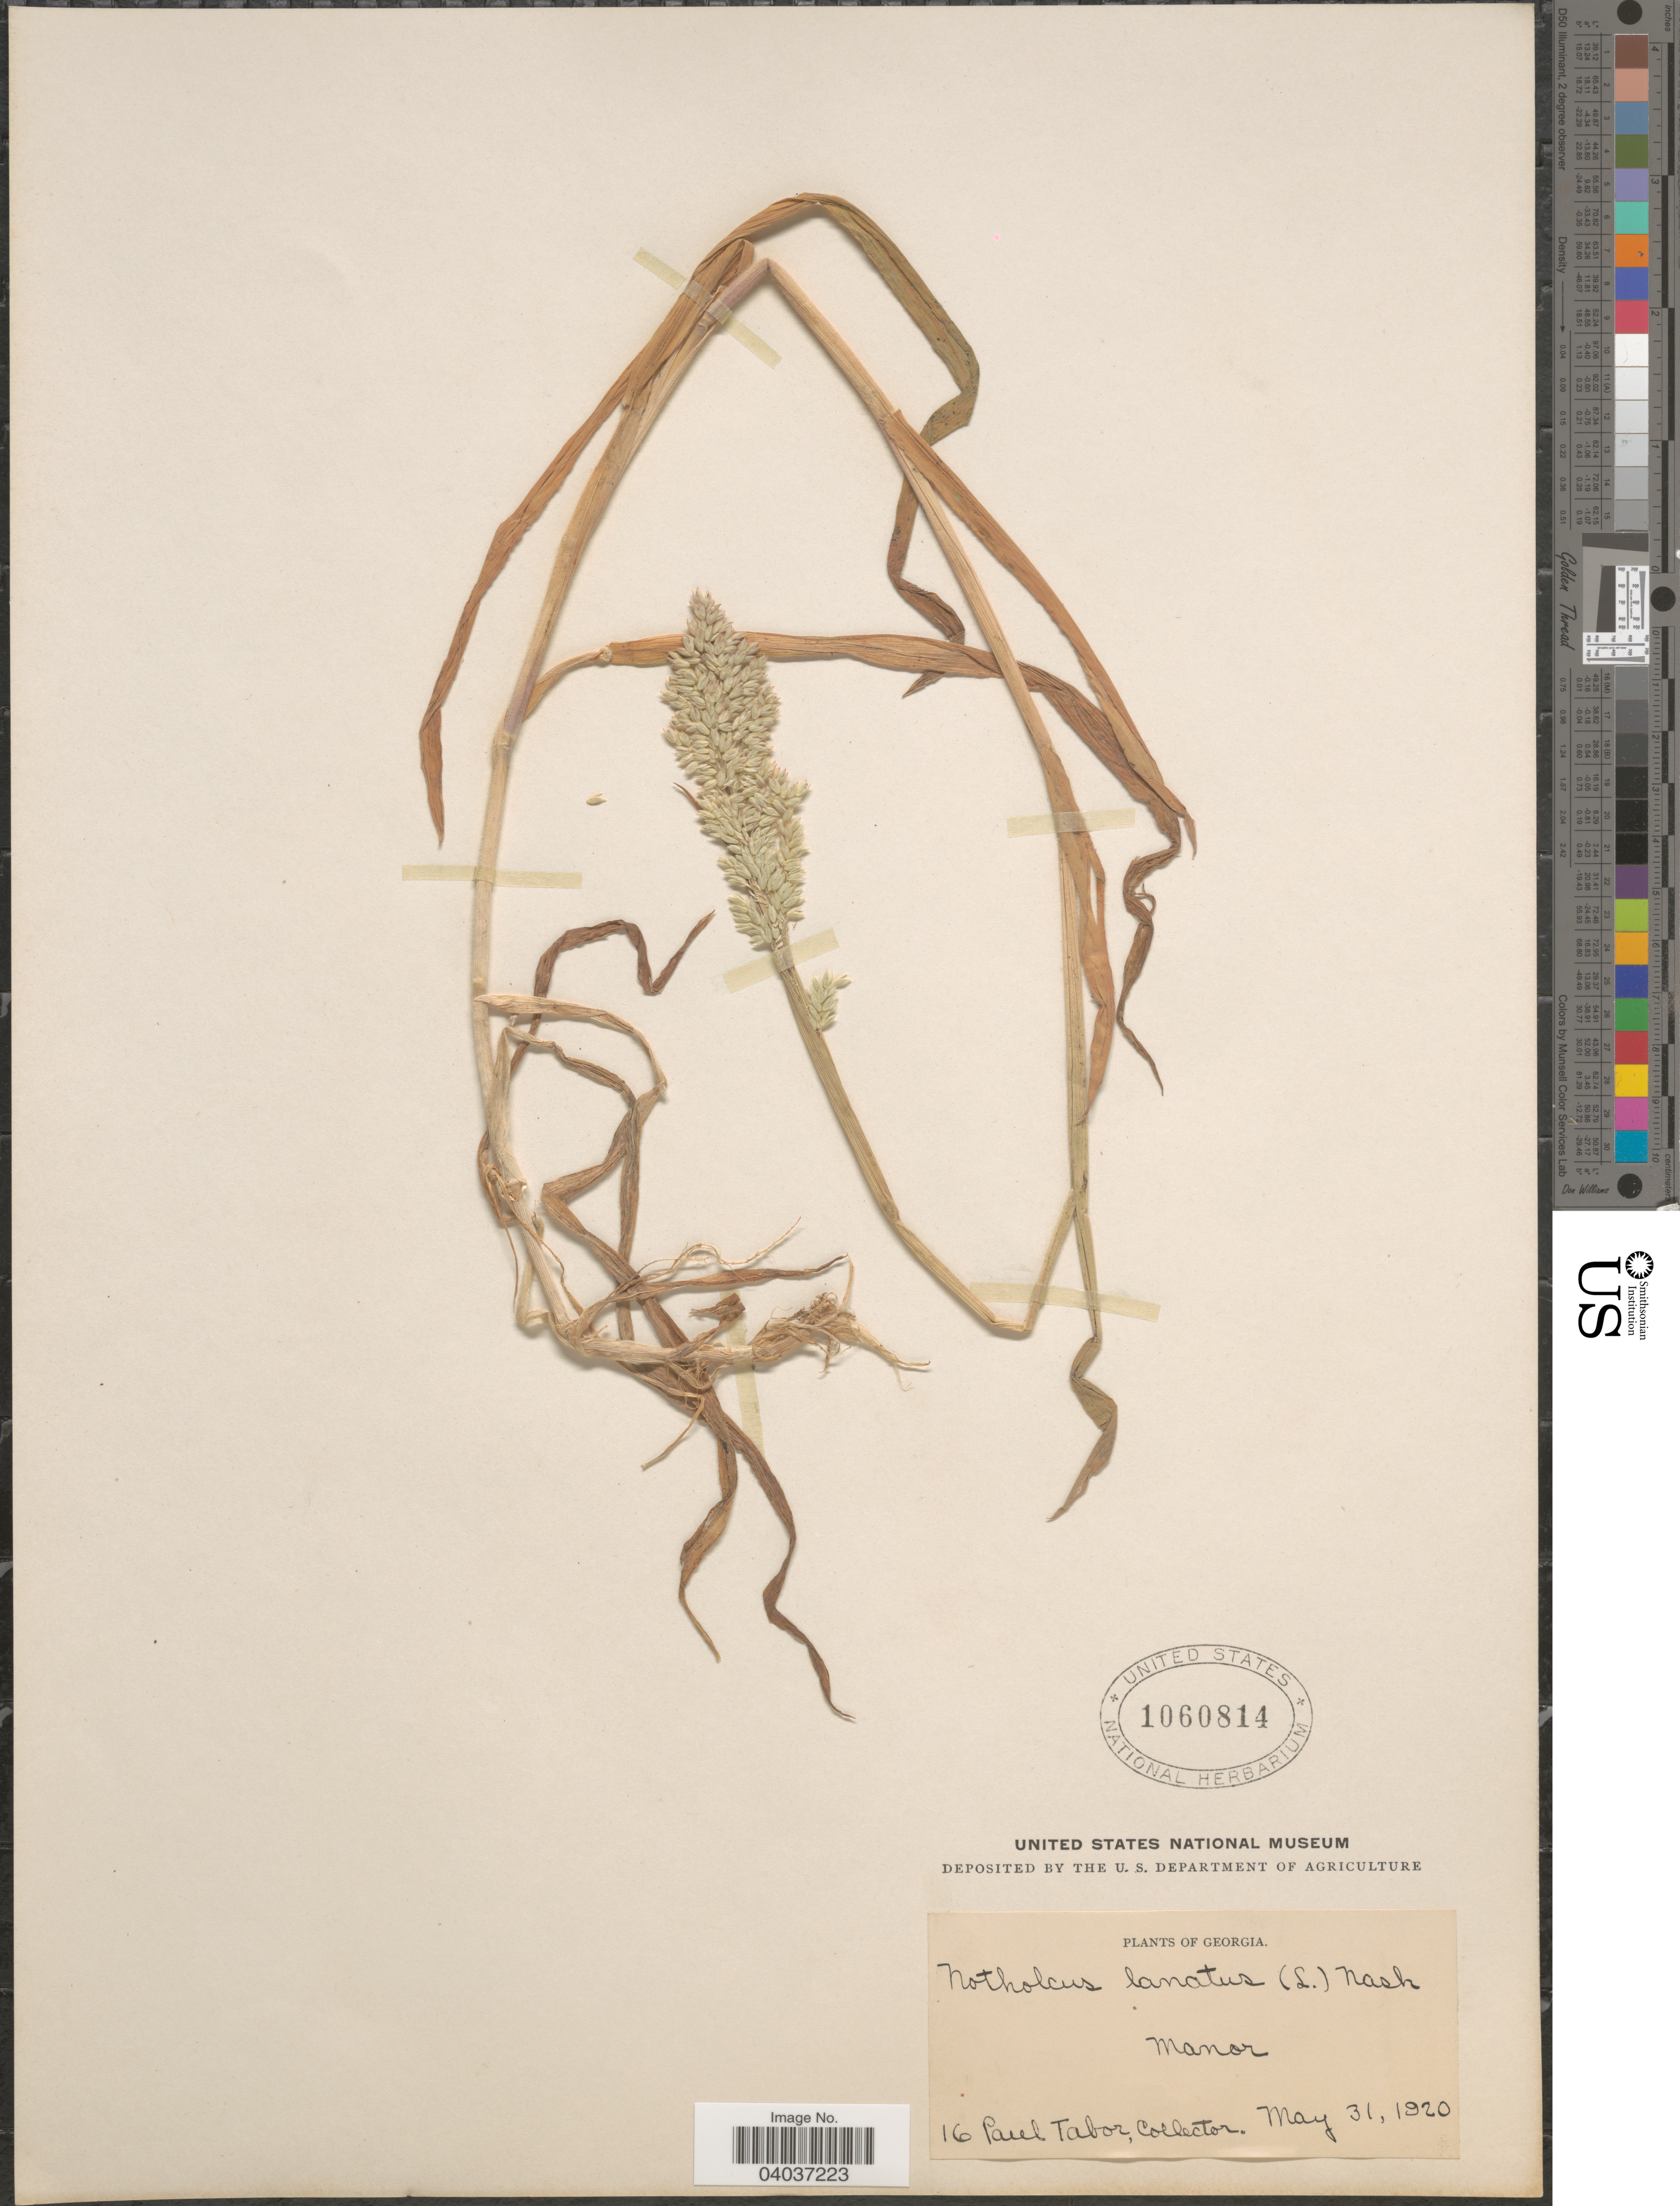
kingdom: Plantae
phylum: Tracheophyta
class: Liliopsida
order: Poales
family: Poaceae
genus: Holcus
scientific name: Holcus lanatus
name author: L.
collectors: P. Tabor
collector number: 16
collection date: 1920-05-31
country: United States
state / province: Georgia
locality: Manor.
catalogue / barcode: US 1060814